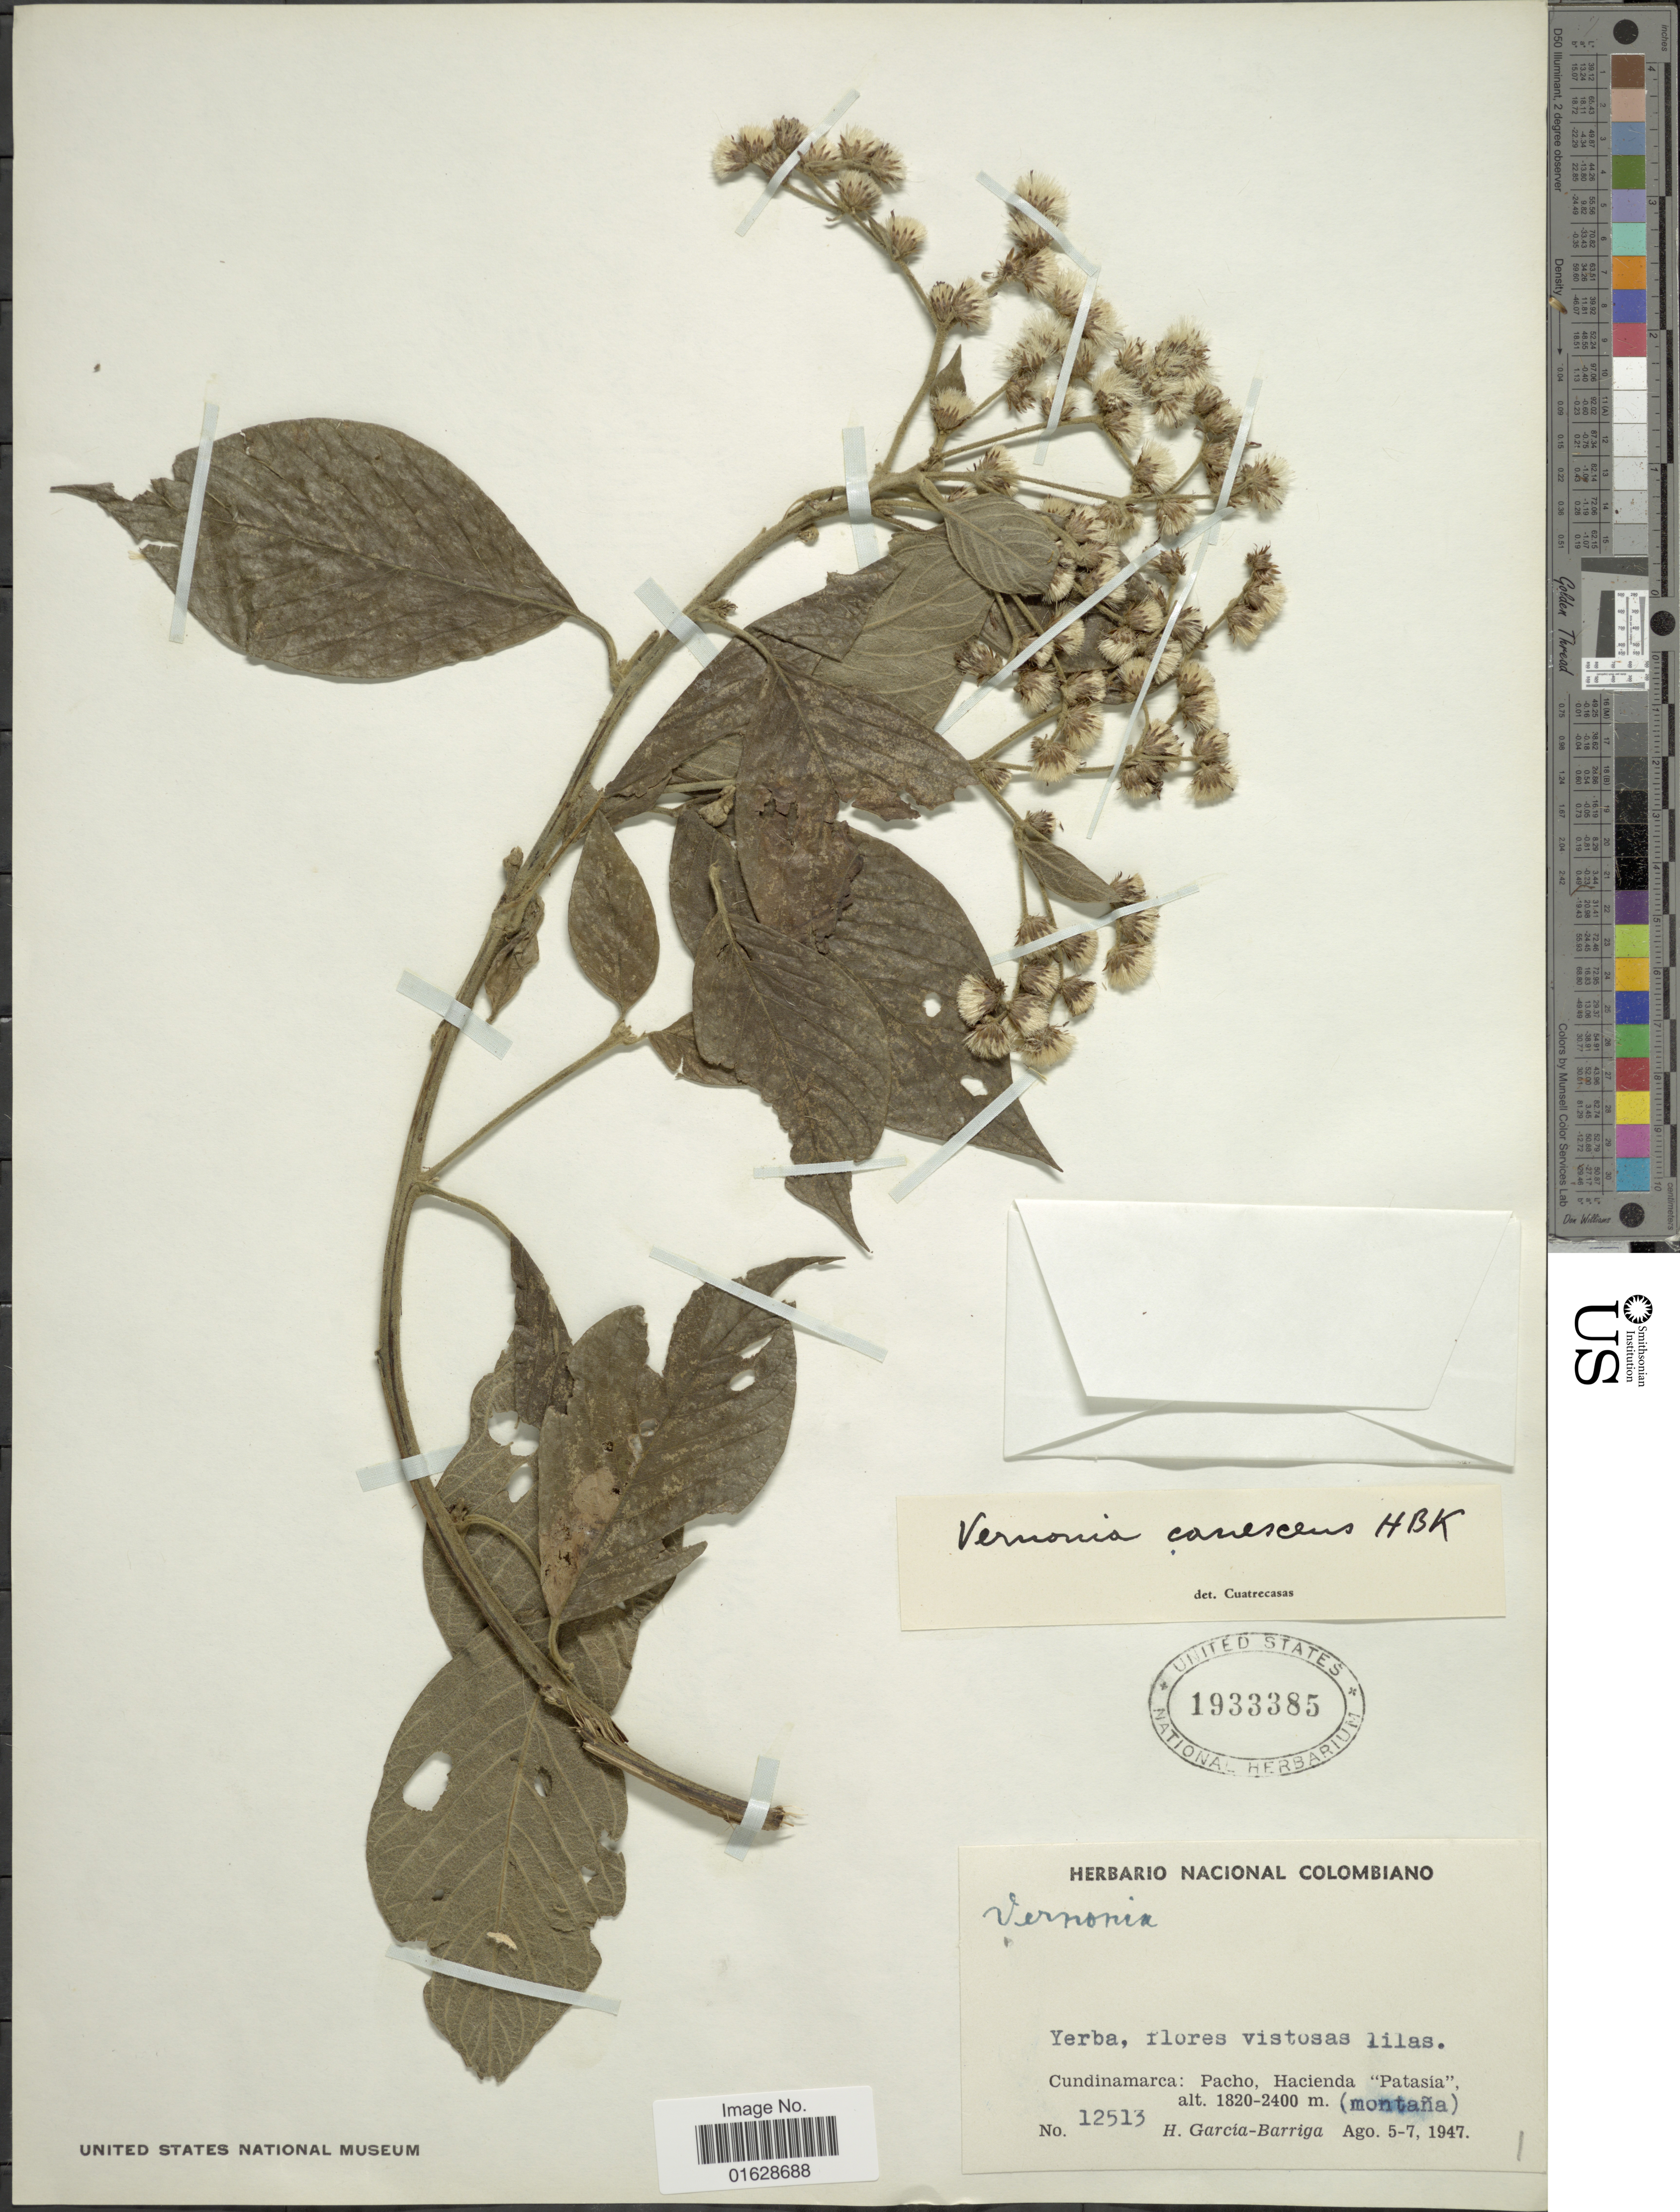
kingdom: Plantae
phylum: Tracheophyta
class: Magnoliopsida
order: Asterales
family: Asteraceae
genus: Lepidaploa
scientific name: Lepidaploa canescens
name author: (Kunth) H. Rob.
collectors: H. García Barriga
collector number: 12513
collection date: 1947-08-05/1947-08-07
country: Colombia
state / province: Cundinamarca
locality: Colombiano. Cundinamarca: Pacho, Hacienda "Patasia",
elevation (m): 1820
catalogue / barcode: US 1933385